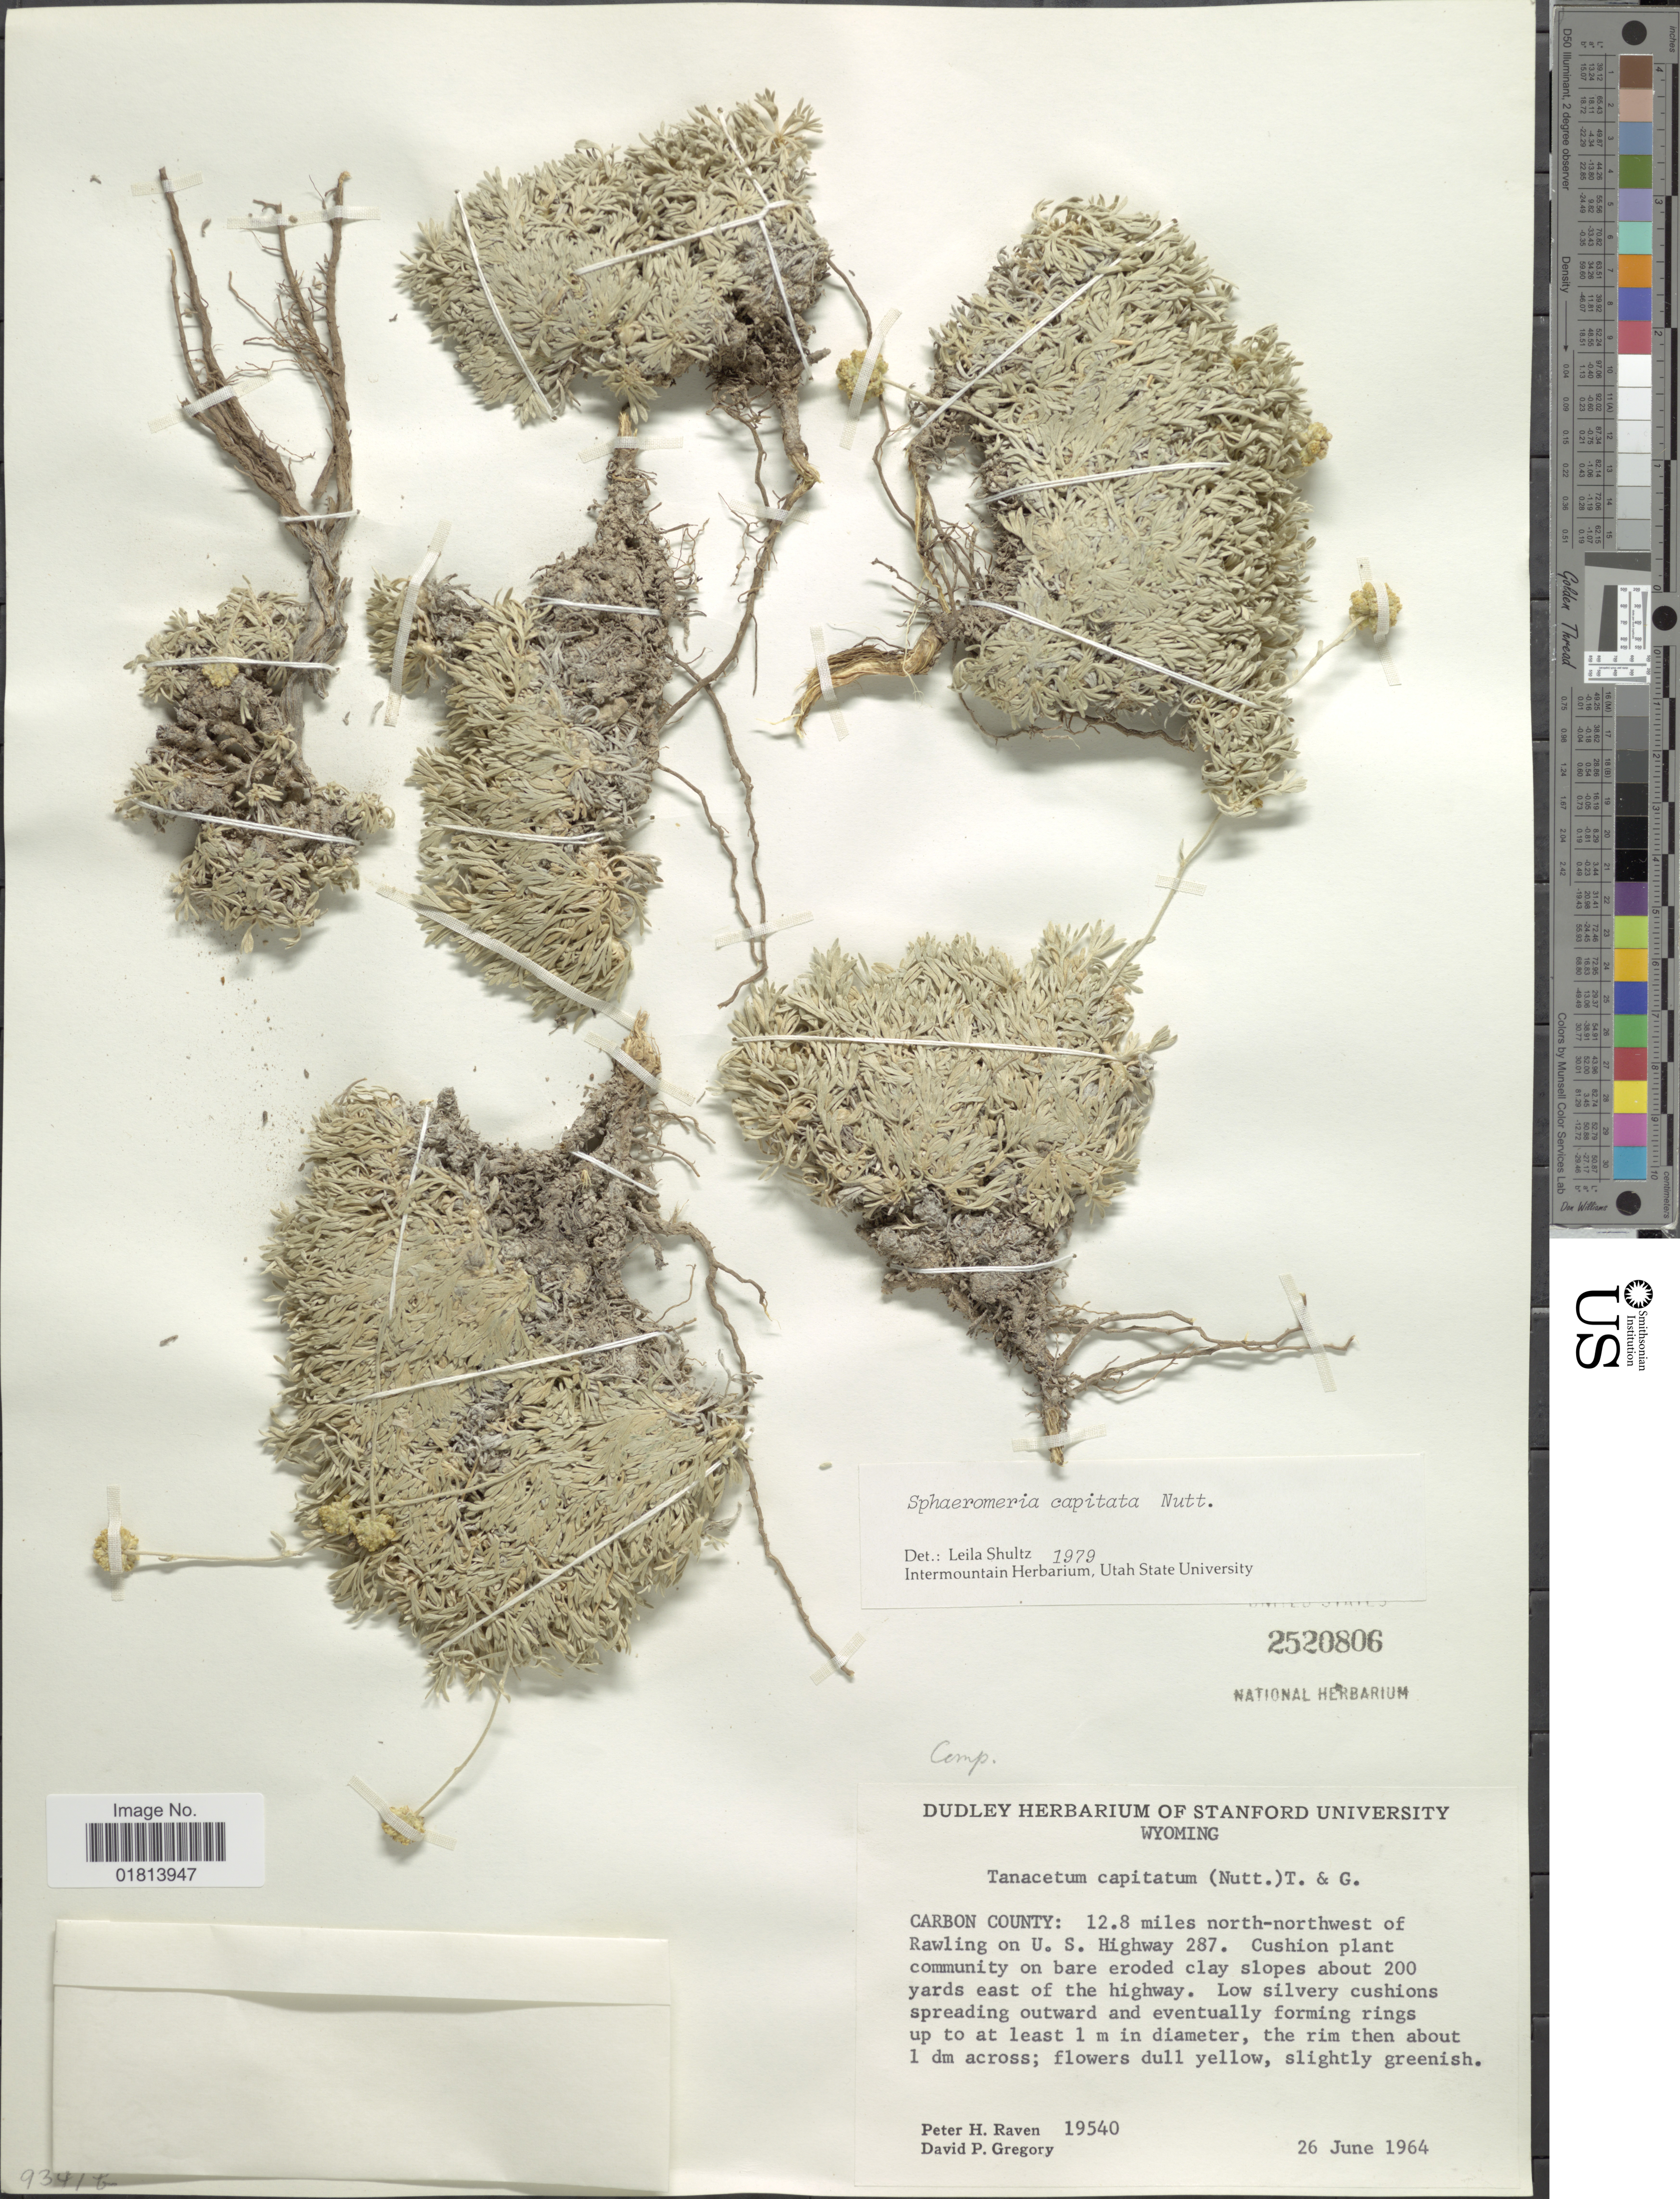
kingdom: Plantae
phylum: Tracheophyta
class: Magnoliopsida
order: Asterales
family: Asteraceae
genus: Sphaeromeria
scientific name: Sphaeromeria capitata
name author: Nutt.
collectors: P. Raven & D. Gregory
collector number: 19540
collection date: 1964-06-26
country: United States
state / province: Wyoming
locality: Carbon County: 12.8 miles north-northwest of Rawling on U. S. Highway 287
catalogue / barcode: US 2520806